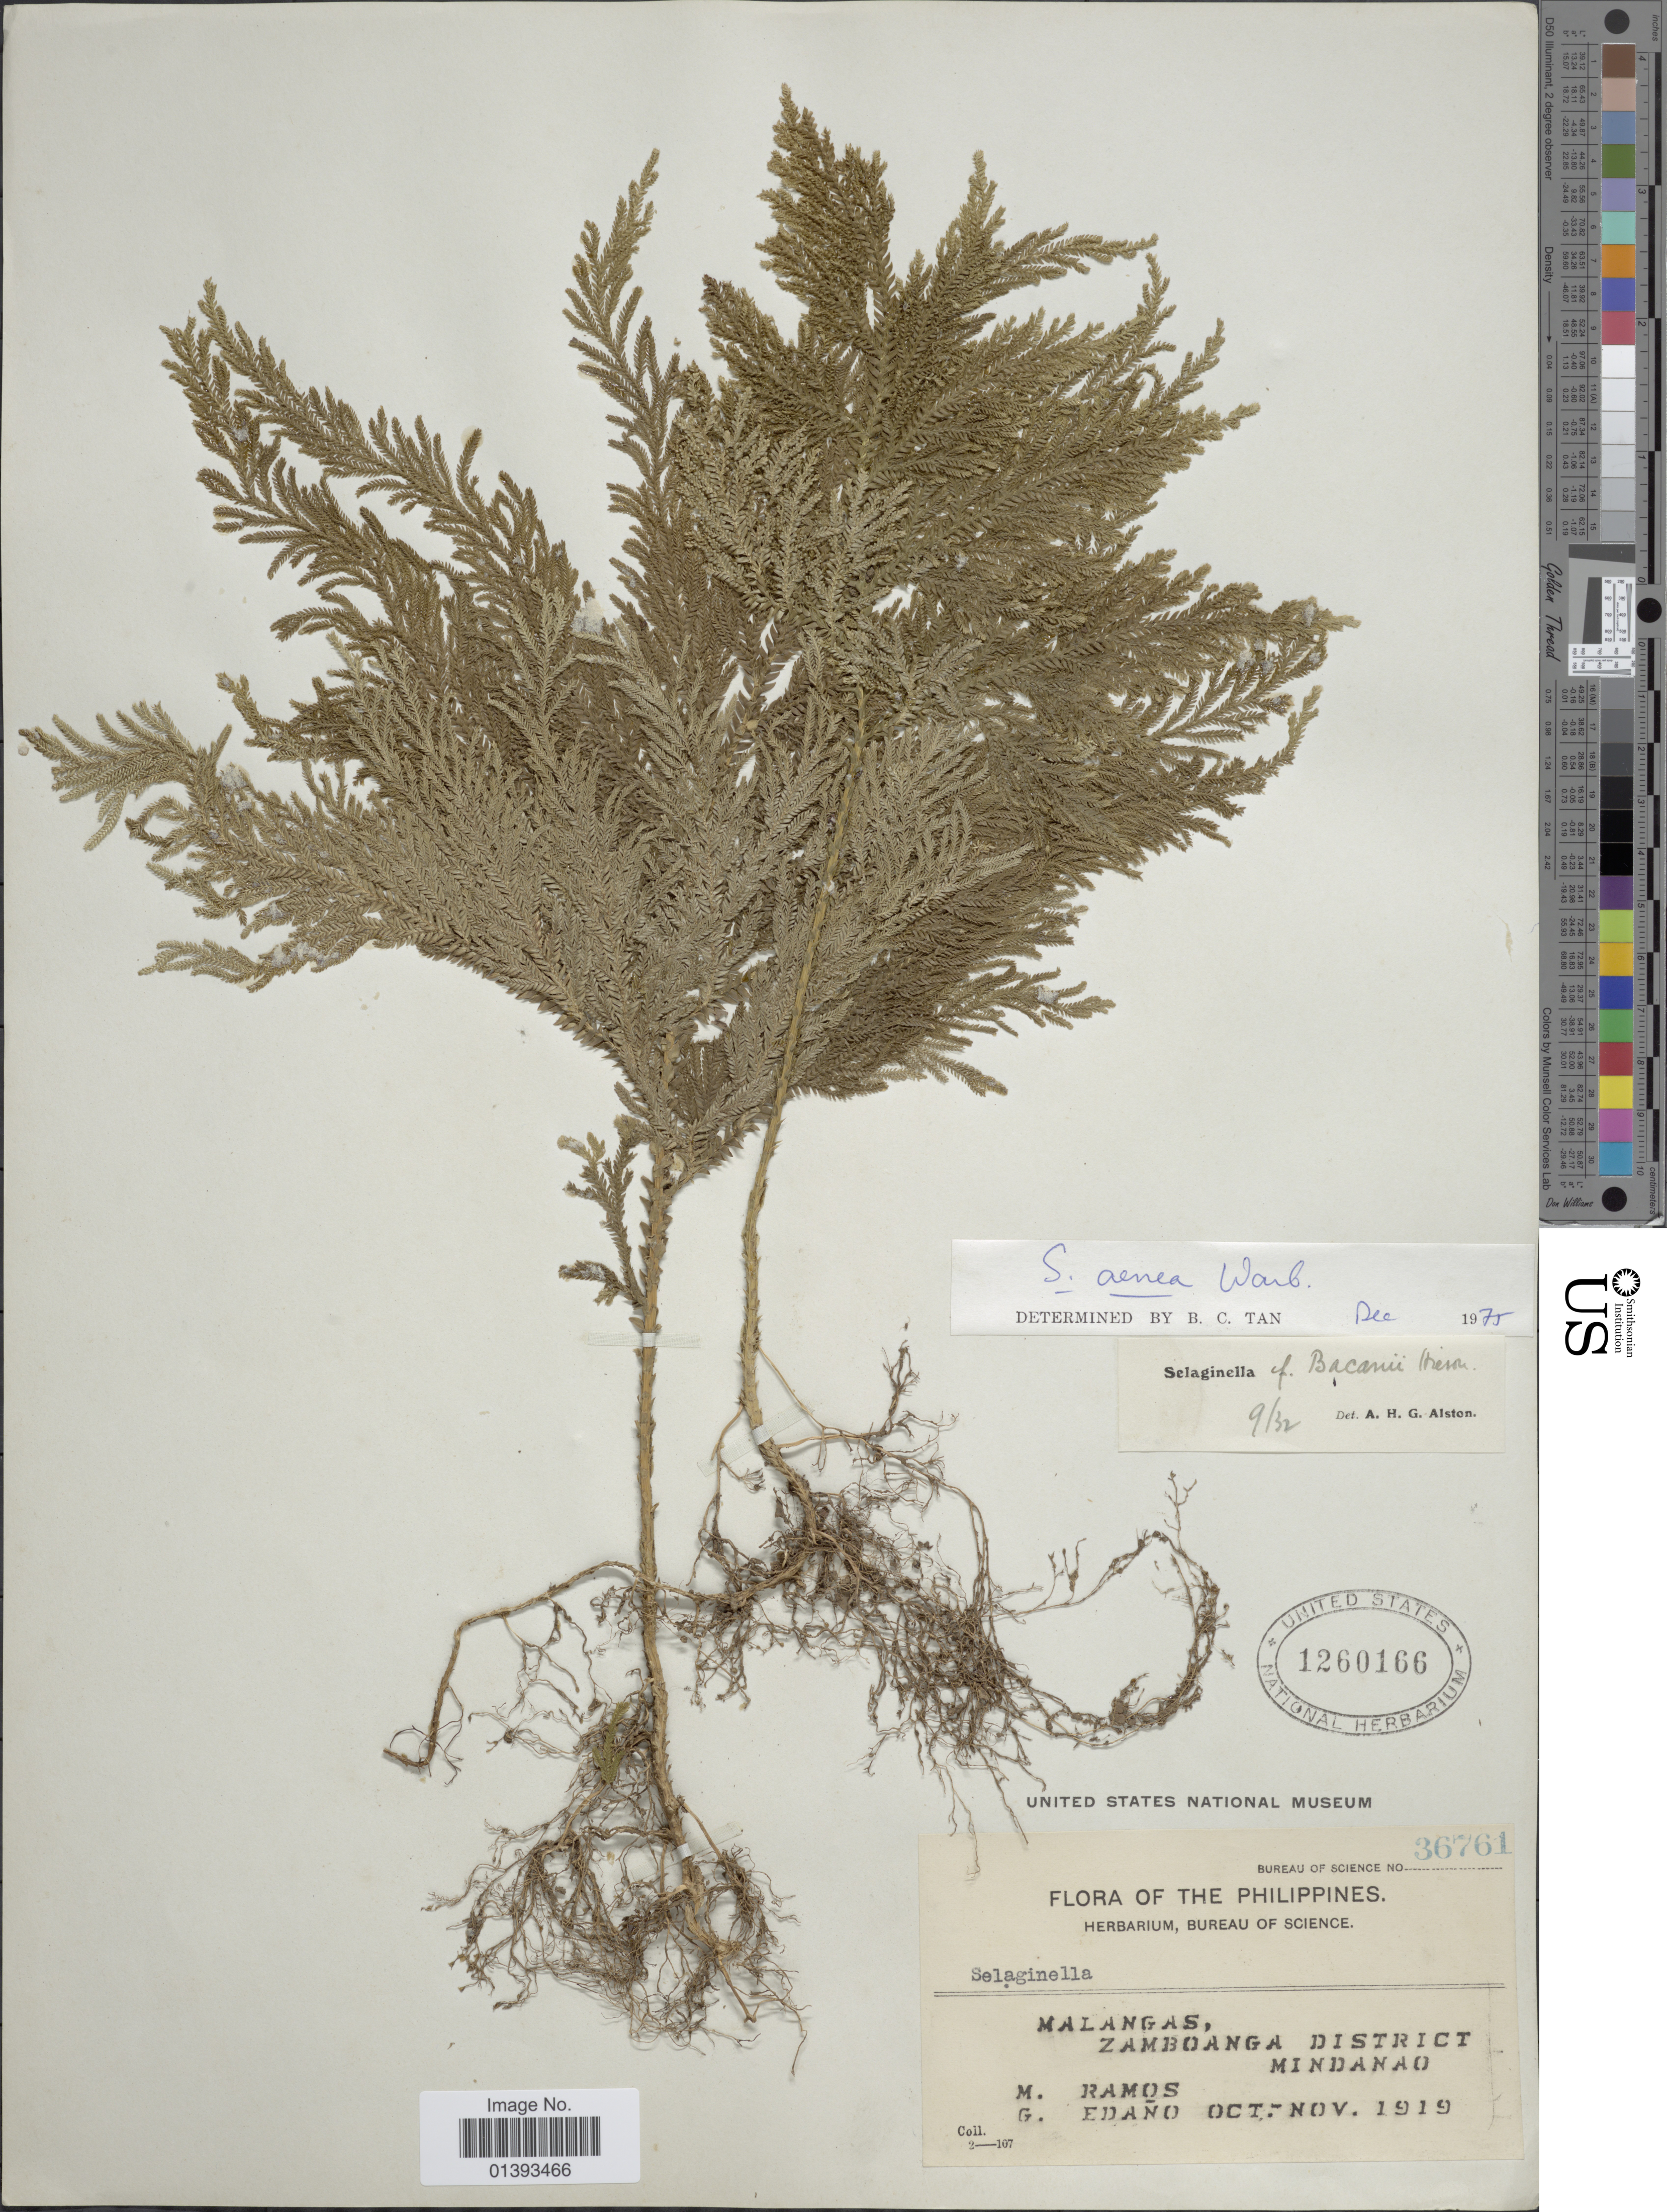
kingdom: Plantae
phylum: Tracheophyta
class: Lycopodiopsida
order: Selaginellales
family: Selaginellaceae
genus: Selaginella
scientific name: Selaginella aenea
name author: Warb.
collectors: M. Ramos & G. E. Edaño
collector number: Bureau of Science 36761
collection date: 1919-10/1919-11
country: Philippines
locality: Malangas, Zamboanga, District, Mindanao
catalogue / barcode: US 1260166